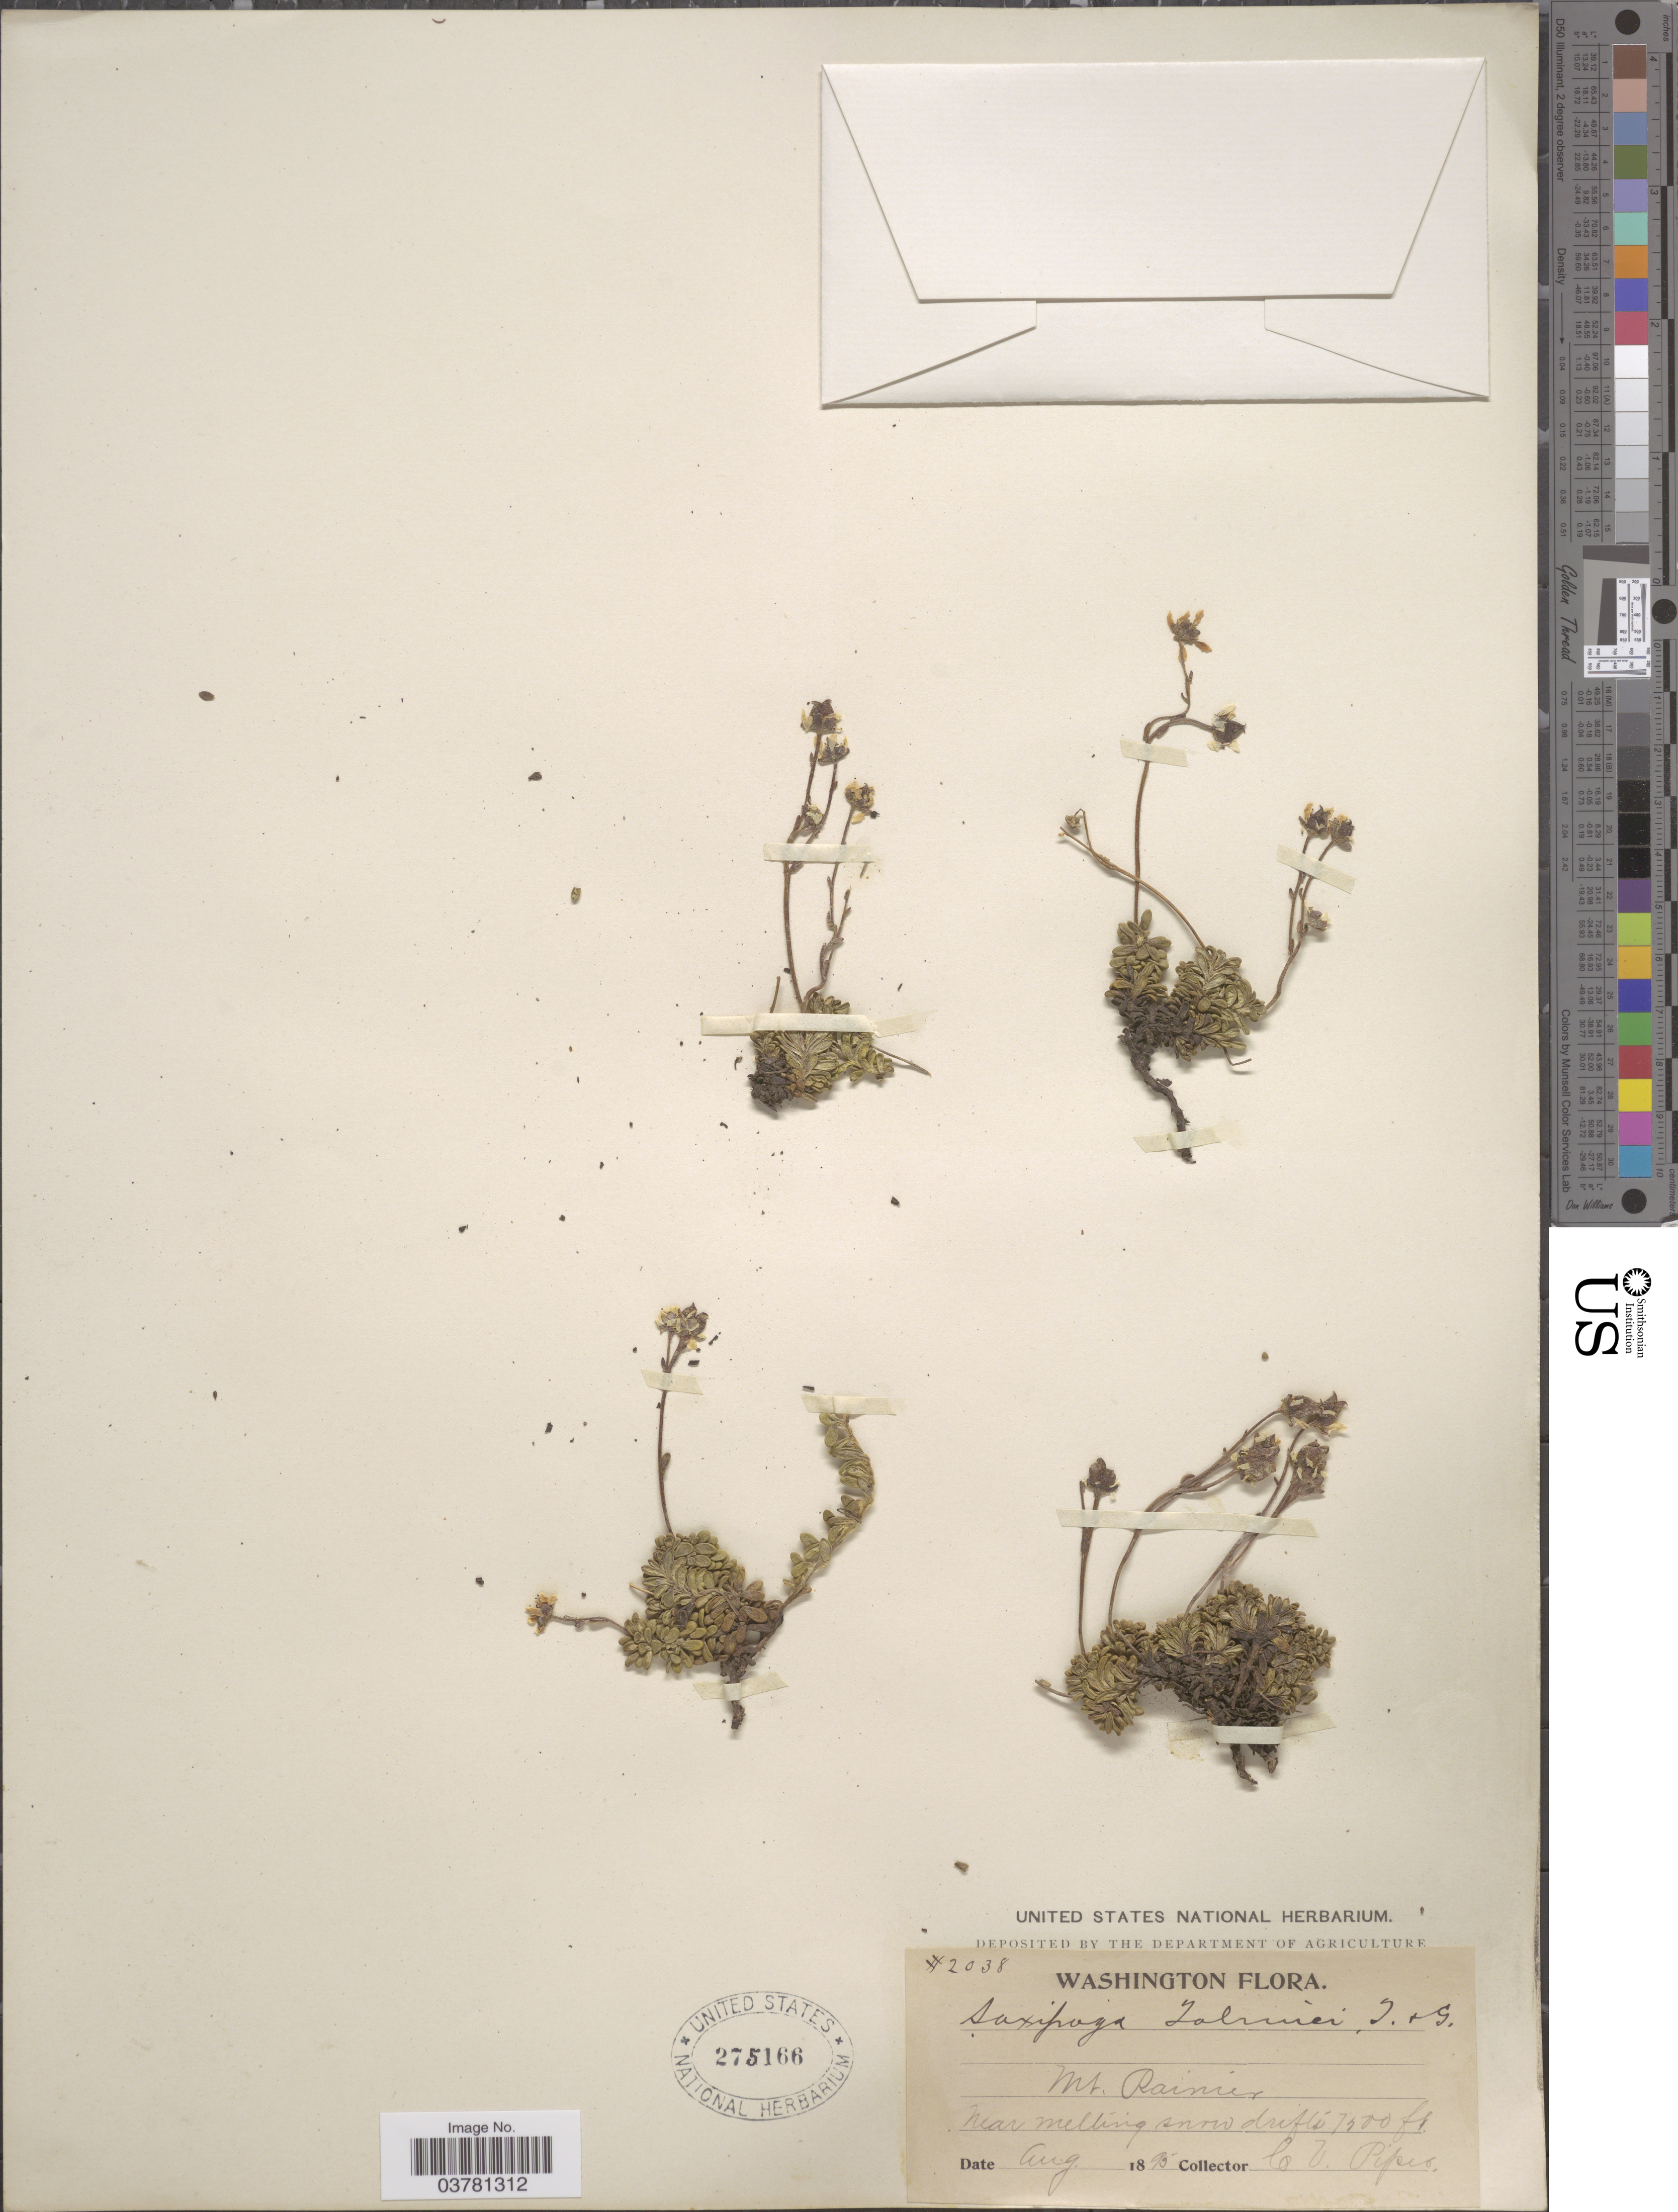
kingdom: Plantae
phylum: Tracheophyta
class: Magnoliopsida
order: Saxifragales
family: Saxifragaceae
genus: Micranthes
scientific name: Micranthes tolmiei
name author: (Torr. & A. Gray) Brouillet & Gornall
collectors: C. V. Piper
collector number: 2038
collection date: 1895-08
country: United States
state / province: Washington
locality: Mt. Prairies. Near melting snow.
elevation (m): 2286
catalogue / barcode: US 275166